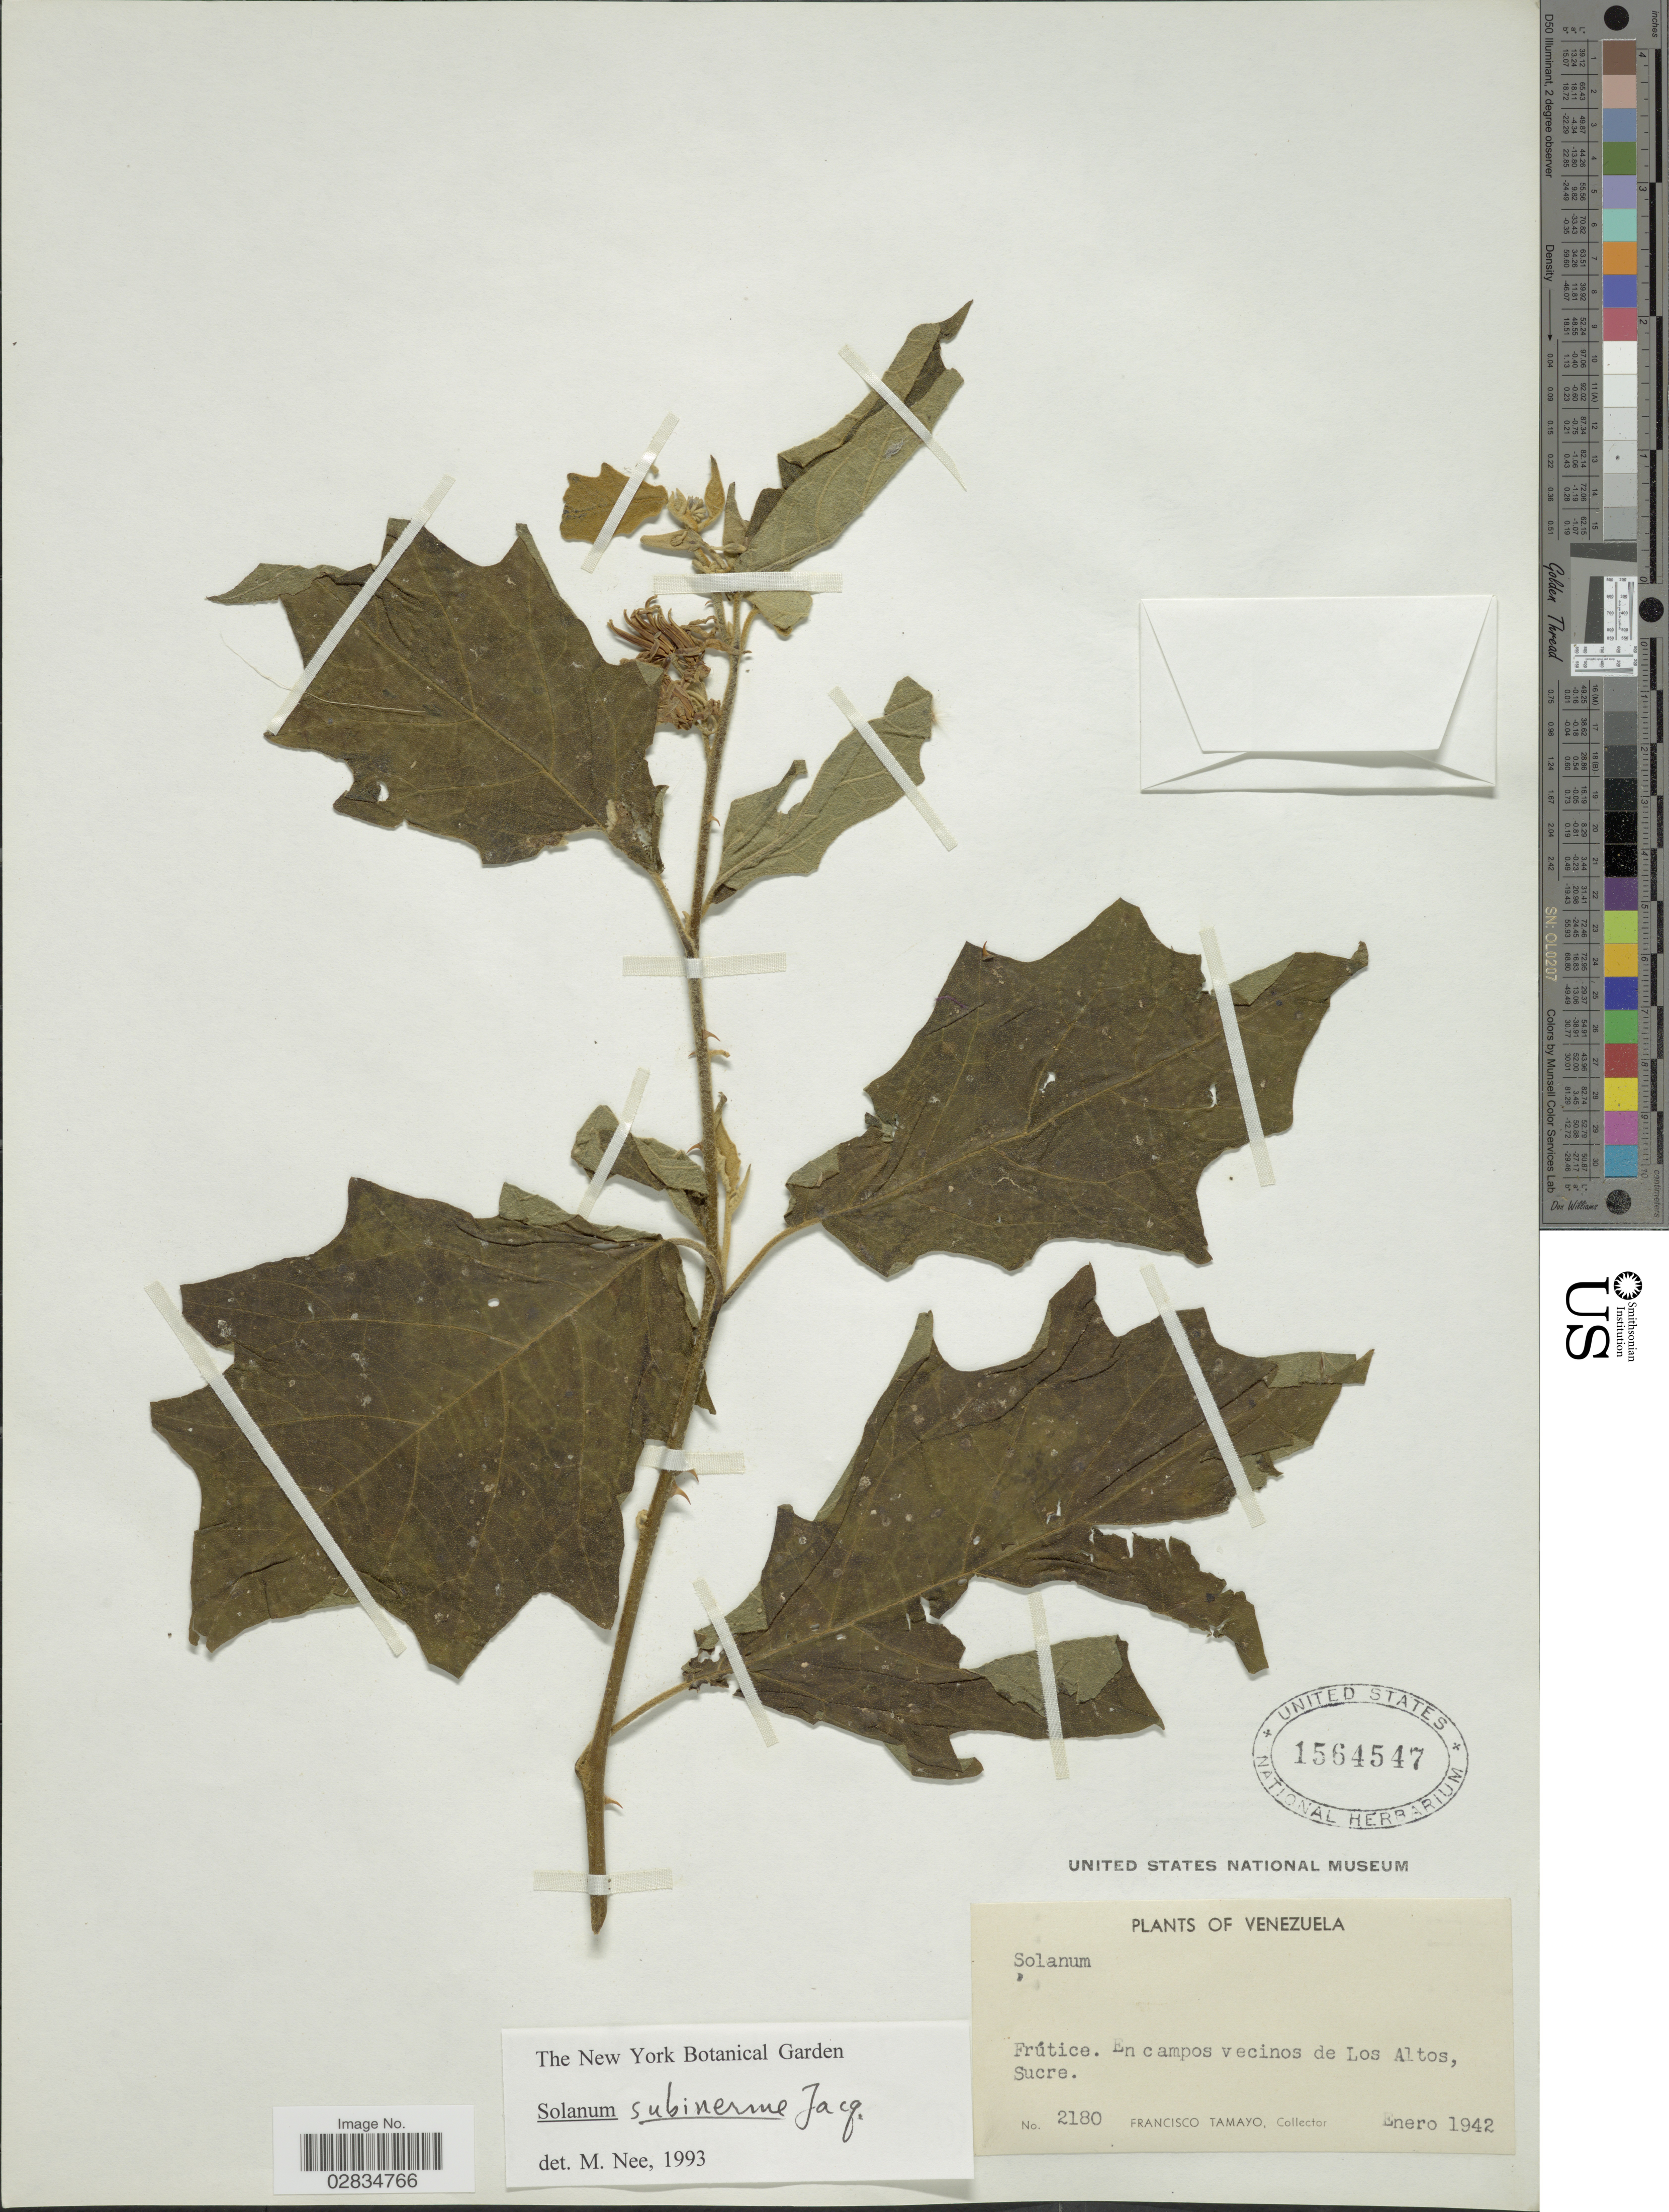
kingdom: Plantae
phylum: Tracheophyta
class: Magnoliopsida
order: Solanales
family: Solanaceae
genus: Solanum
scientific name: Solanum subinerme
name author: Jacq.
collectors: F. Tamayo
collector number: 2180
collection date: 1942-01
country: Venezuela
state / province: Sucre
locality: Frútice, en campos vecinos de Los Altos.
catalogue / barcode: US 1564547